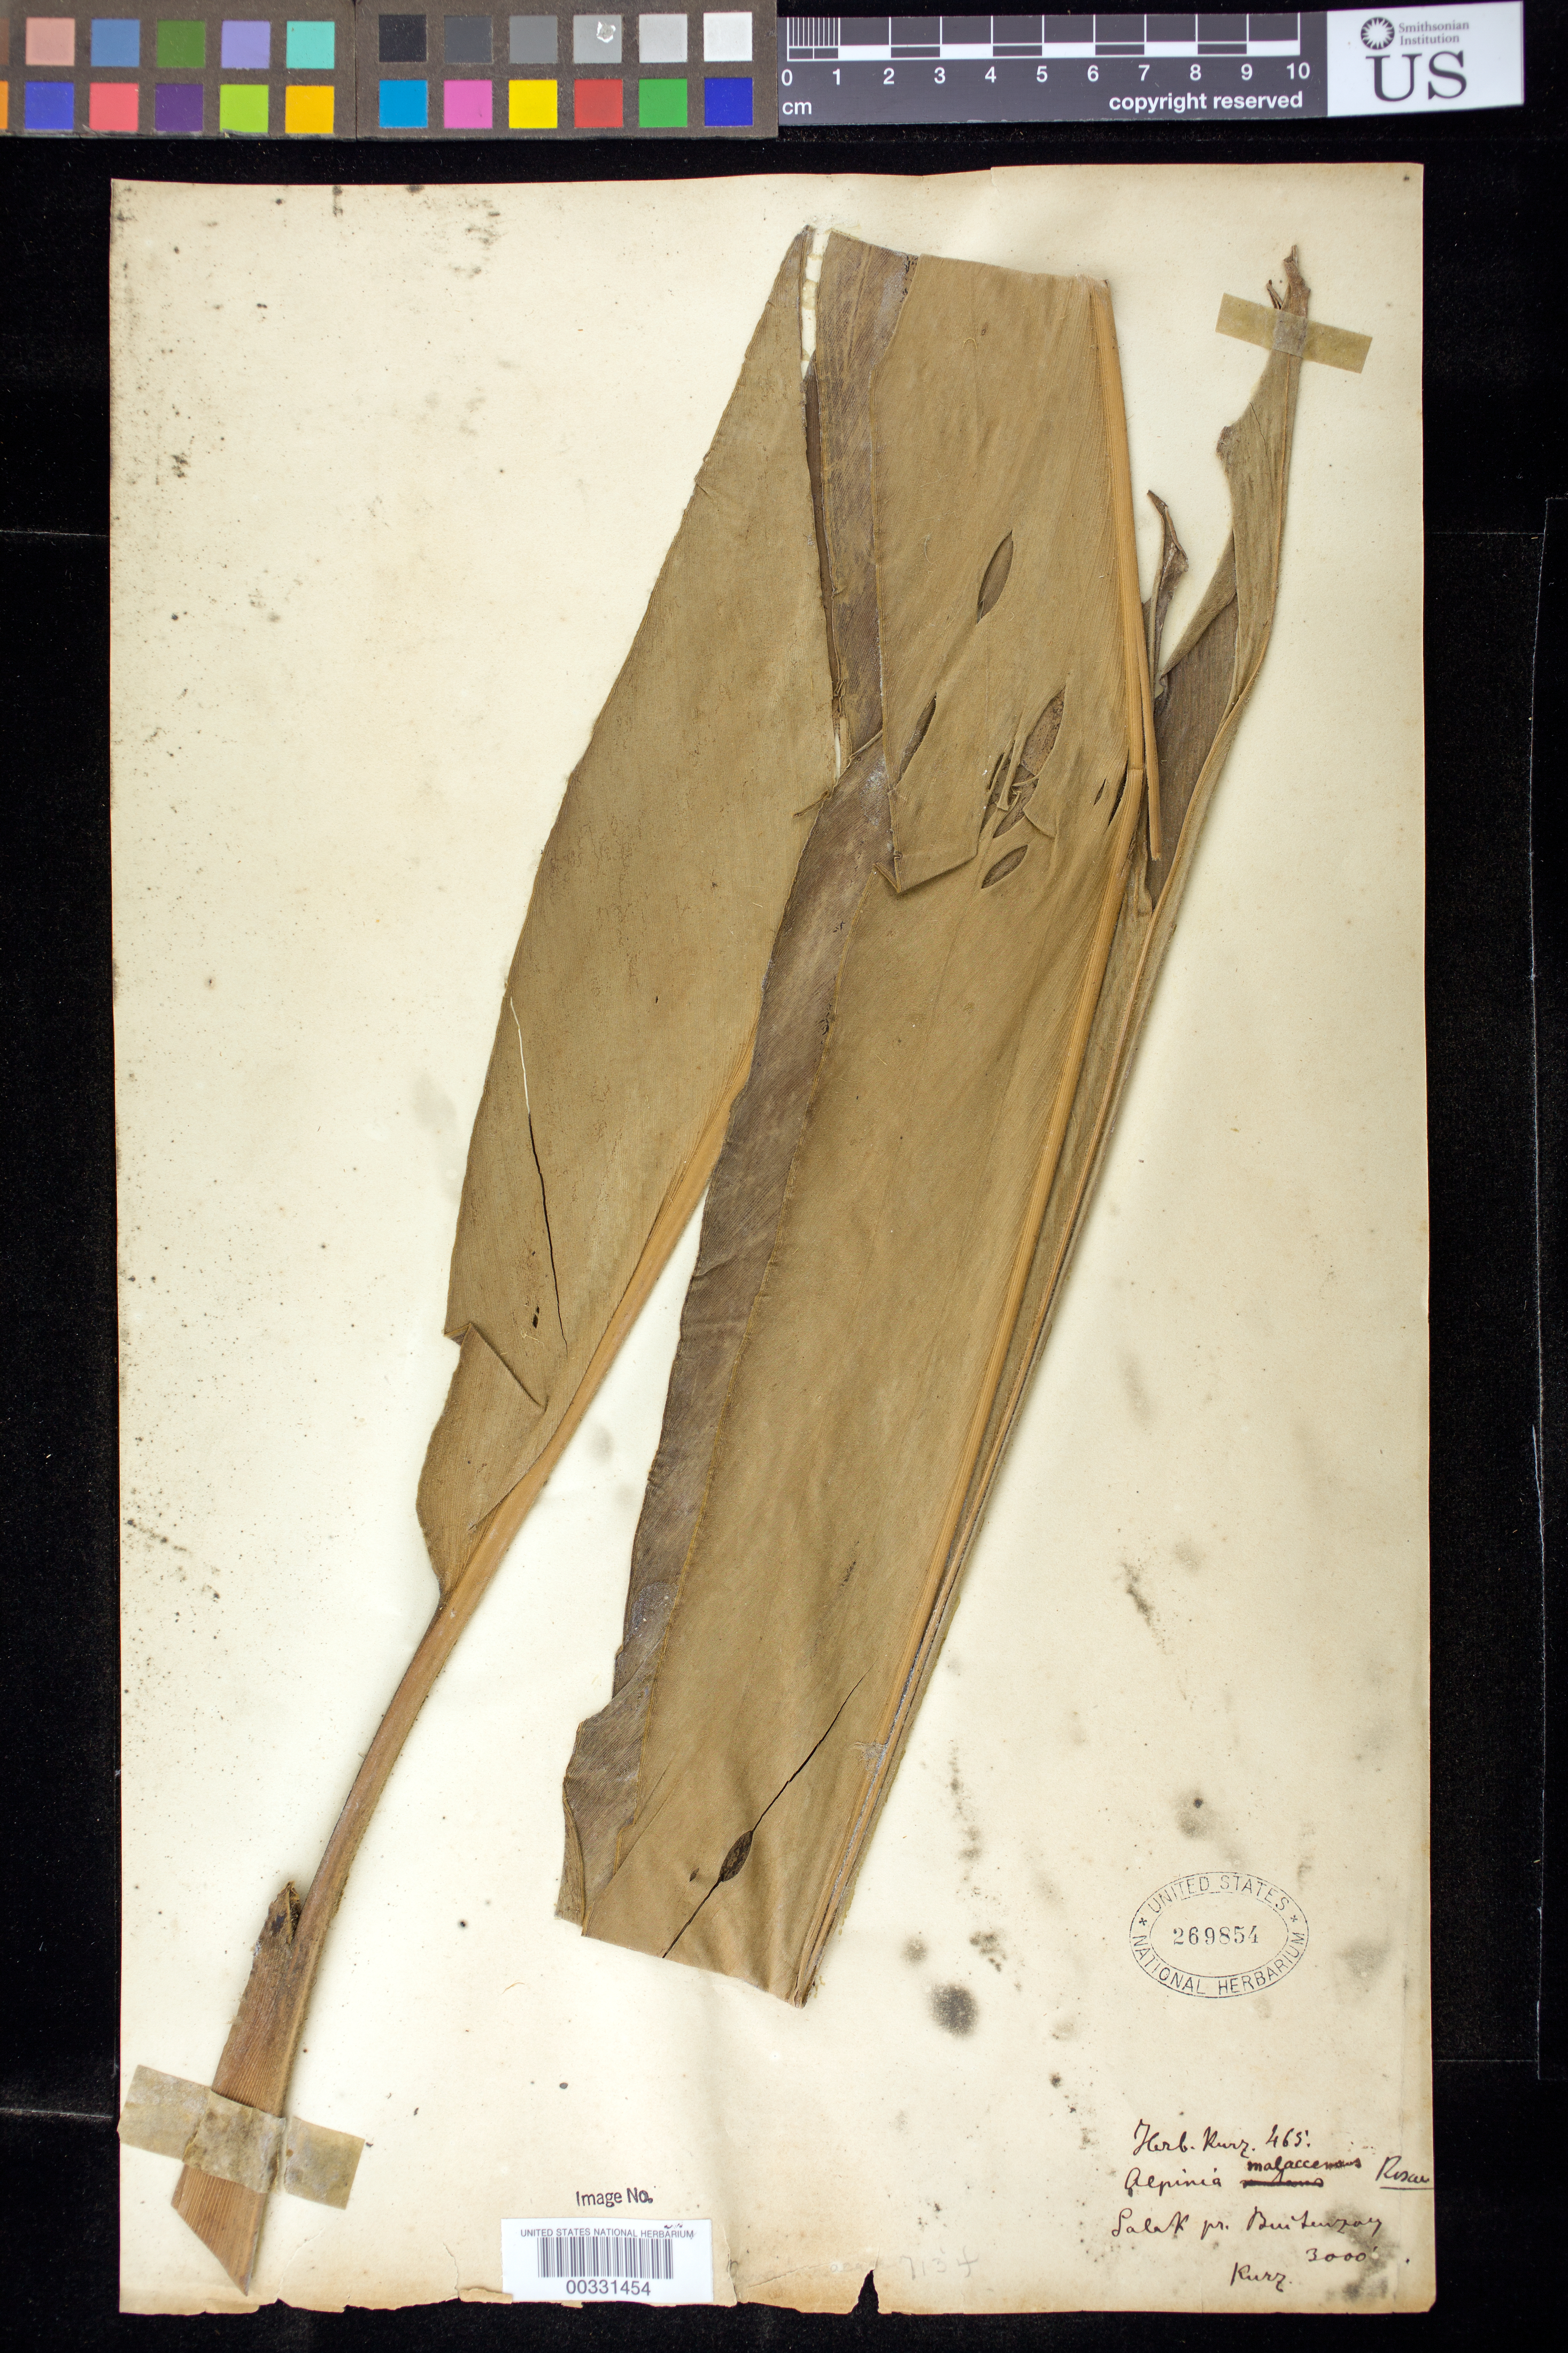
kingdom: Plantae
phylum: Tracheophyta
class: Liliopsida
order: Zingiberales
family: Zingiberaceae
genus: Alpinia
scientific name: Alpinia malaccensis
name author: (Burm. f.) Roscoe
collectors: W. Kurz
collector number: Herb. Kurz. 465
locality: Salak pr. Buiteuzaey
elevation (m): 914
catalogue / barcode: US 269854